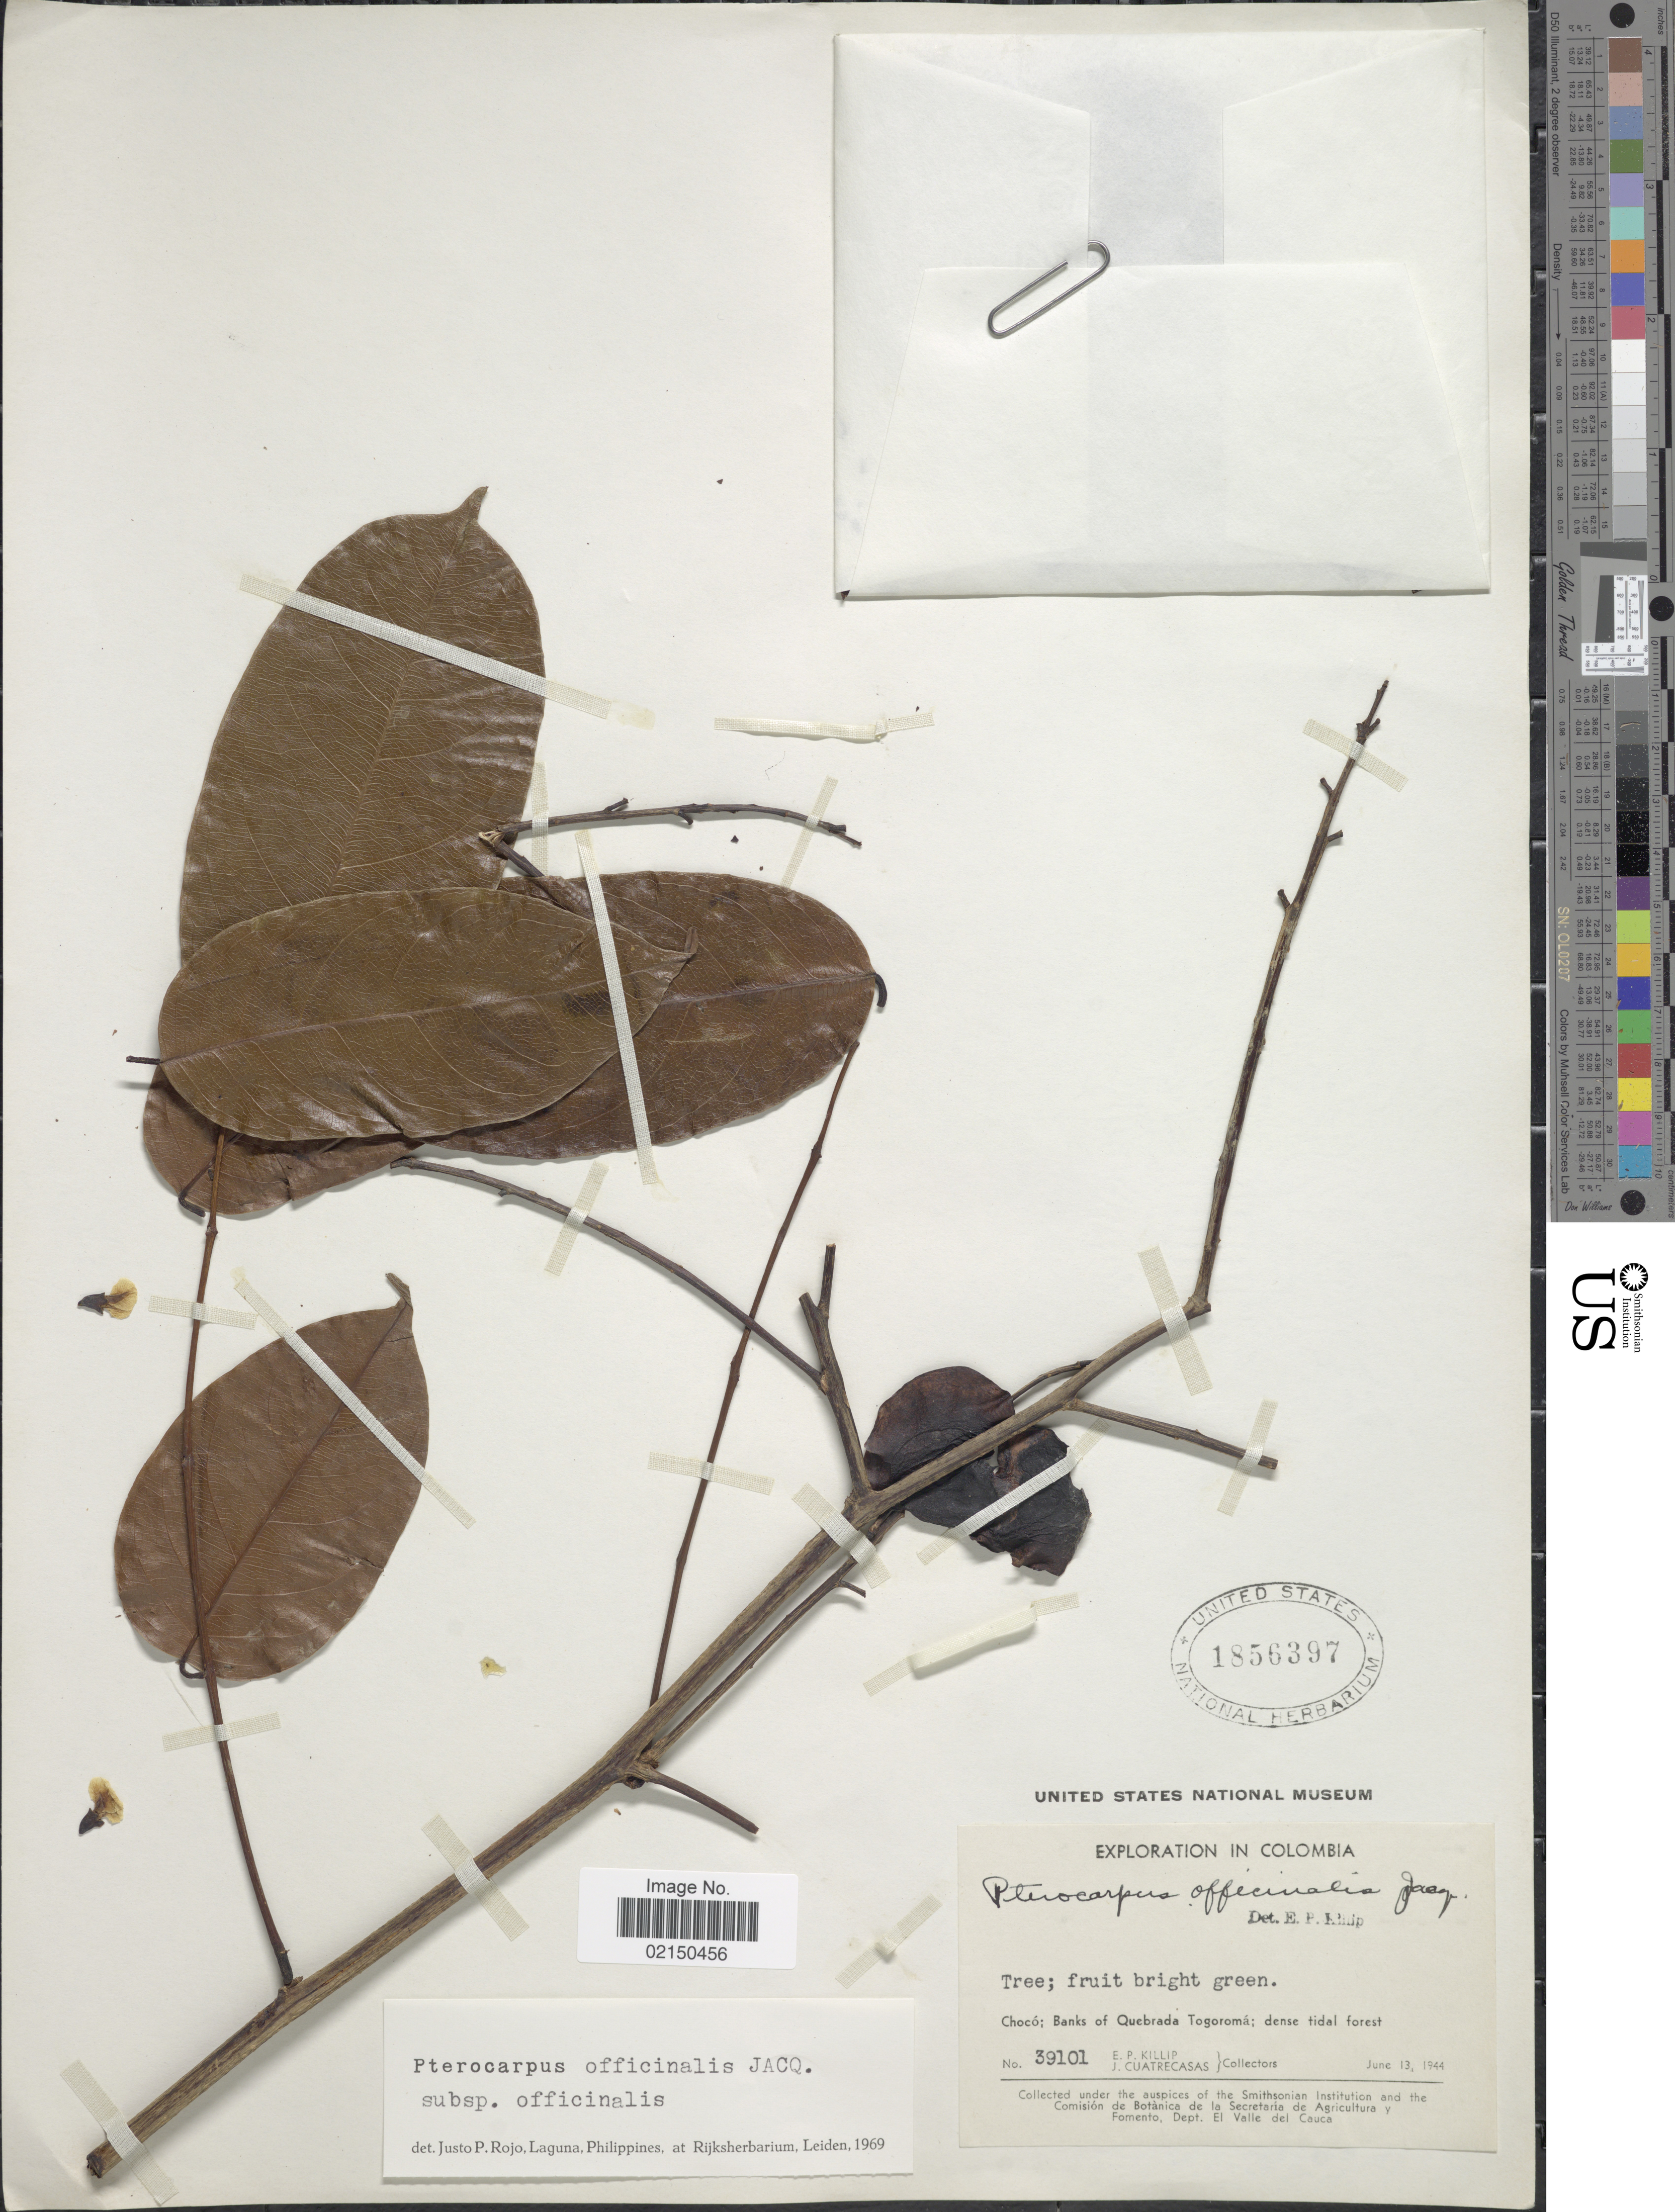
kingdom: Plantae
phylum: Tracheophyta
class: Magnoliopsida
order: Fabales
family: Fabaceae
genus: Pterocarpus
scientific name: Pterocarpus officinalis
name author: Jacq.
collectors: E. P. Killip & J. Cuatrecasas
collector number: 39101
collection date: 1944-06-13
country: Colombia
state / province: Chocó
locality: Banks of Quebrada Togorama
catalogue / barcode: US 1856397